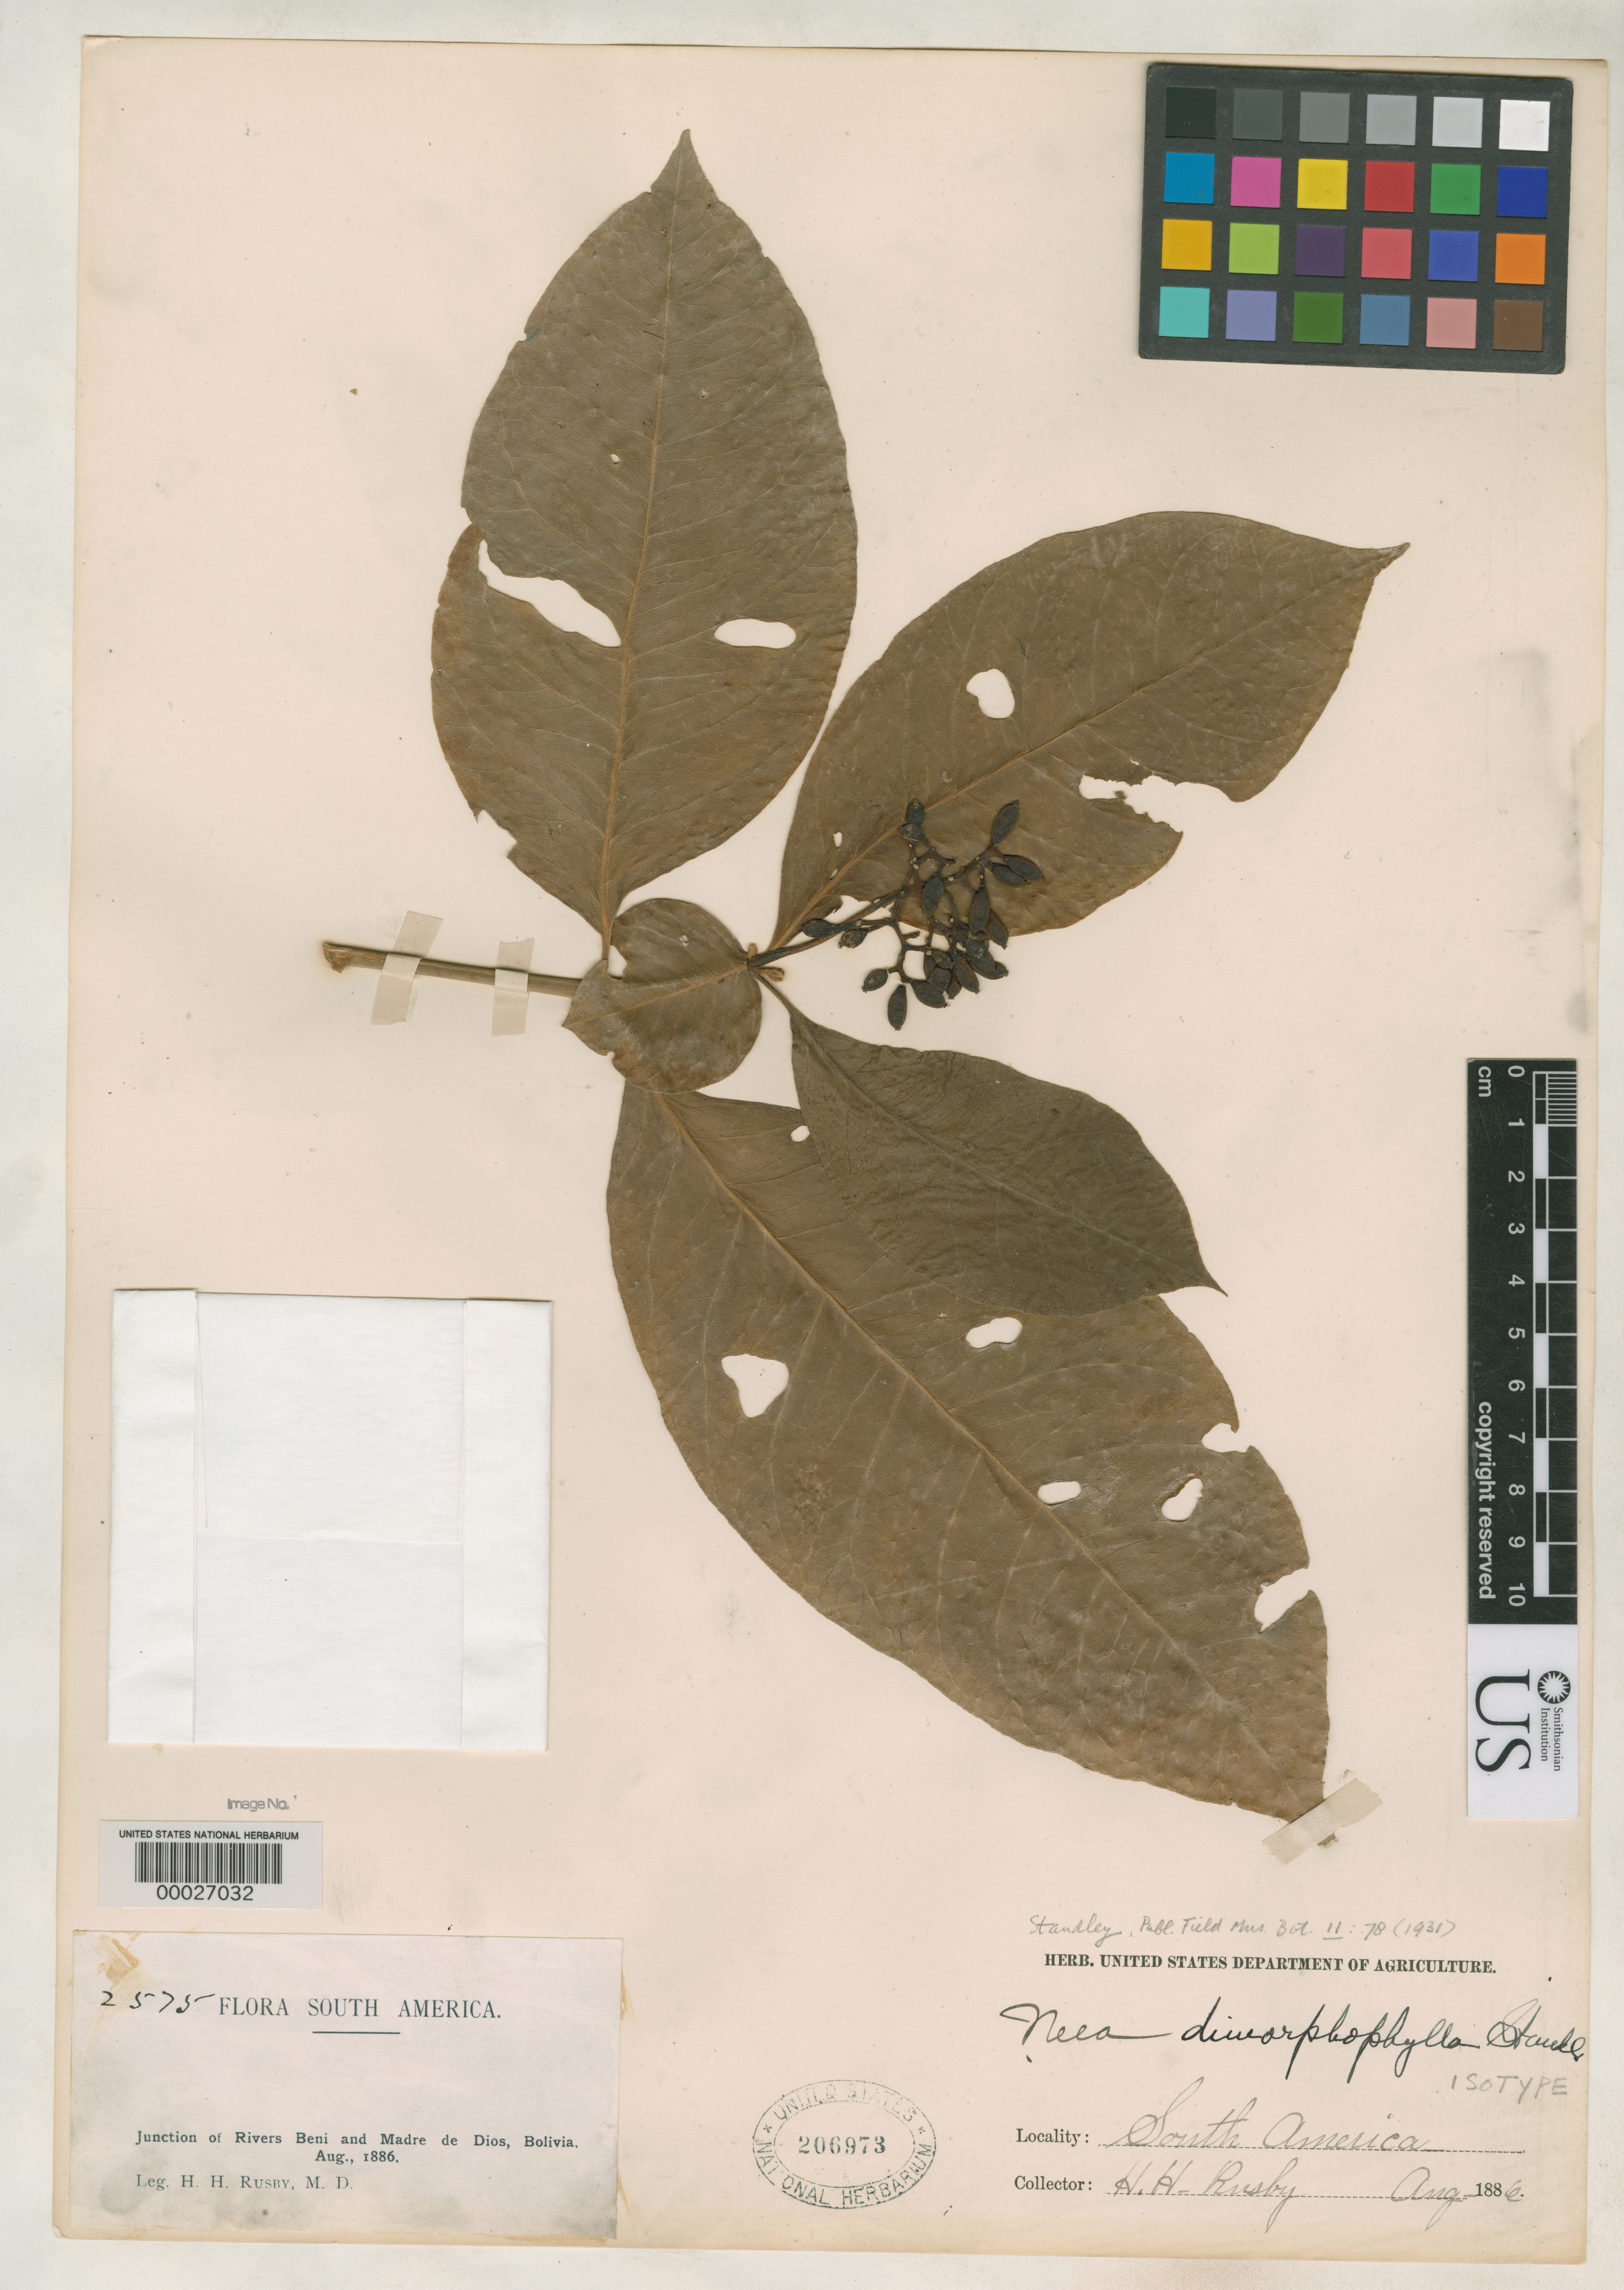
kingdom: Plantae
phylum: Tracheophyta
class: Magnoliopsida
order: Caryophyllales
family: Nyctaginaceae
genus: Neea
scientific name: Neea dimorphophylla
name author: Standl.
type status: Isotype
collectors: H. H. Rusby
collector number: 2575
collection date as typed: Aug 1886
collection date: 1886-08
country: Bolivia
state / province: Beni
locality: Junction of Rivers Beni and Madre de Dios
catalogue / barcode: US 206973